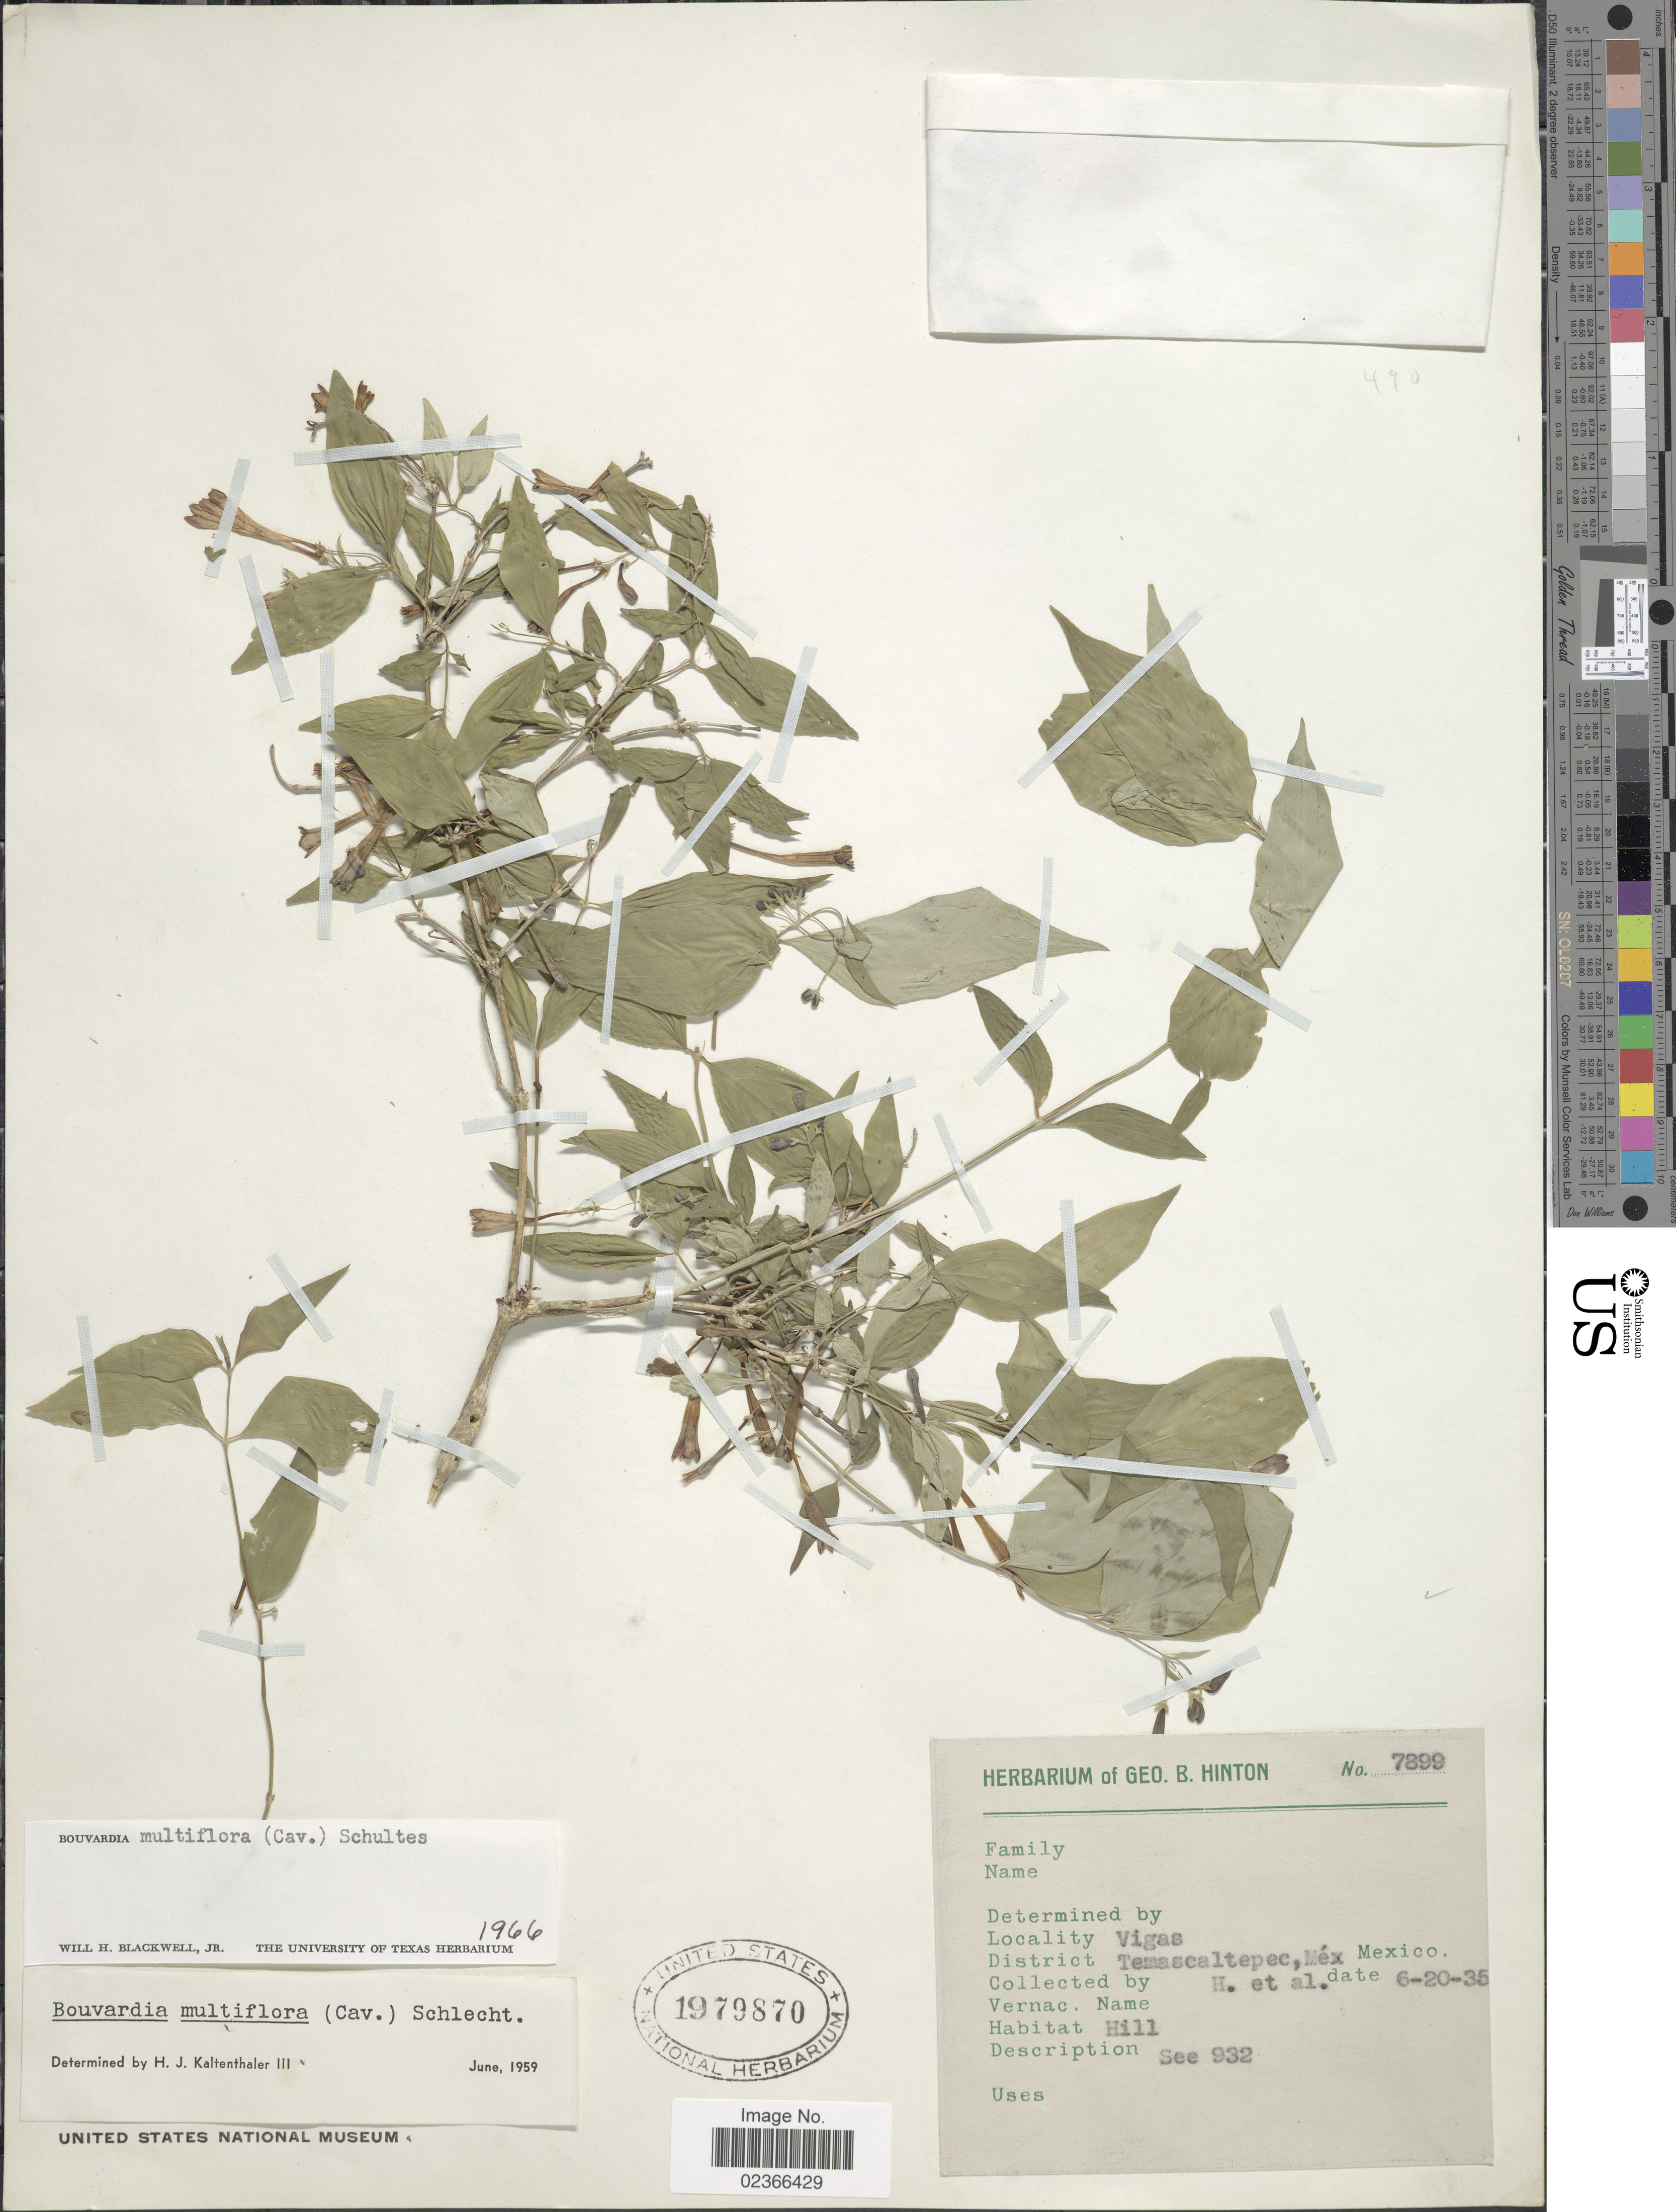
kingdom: Plantae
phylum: Tracheophyta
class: Magnoliopsida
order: Gentianales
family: Rubiaceae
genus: Bouvardia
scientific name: Bouvardia multiflora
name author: (Cav.) Schult.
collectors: G. B. Hinton & et al.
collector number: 7899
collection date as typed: Transcribed d/m/y: 20/6/35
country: Mexico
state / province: México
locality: Vigas, District Temascaltepec, Mex.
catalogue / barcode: US 1979870